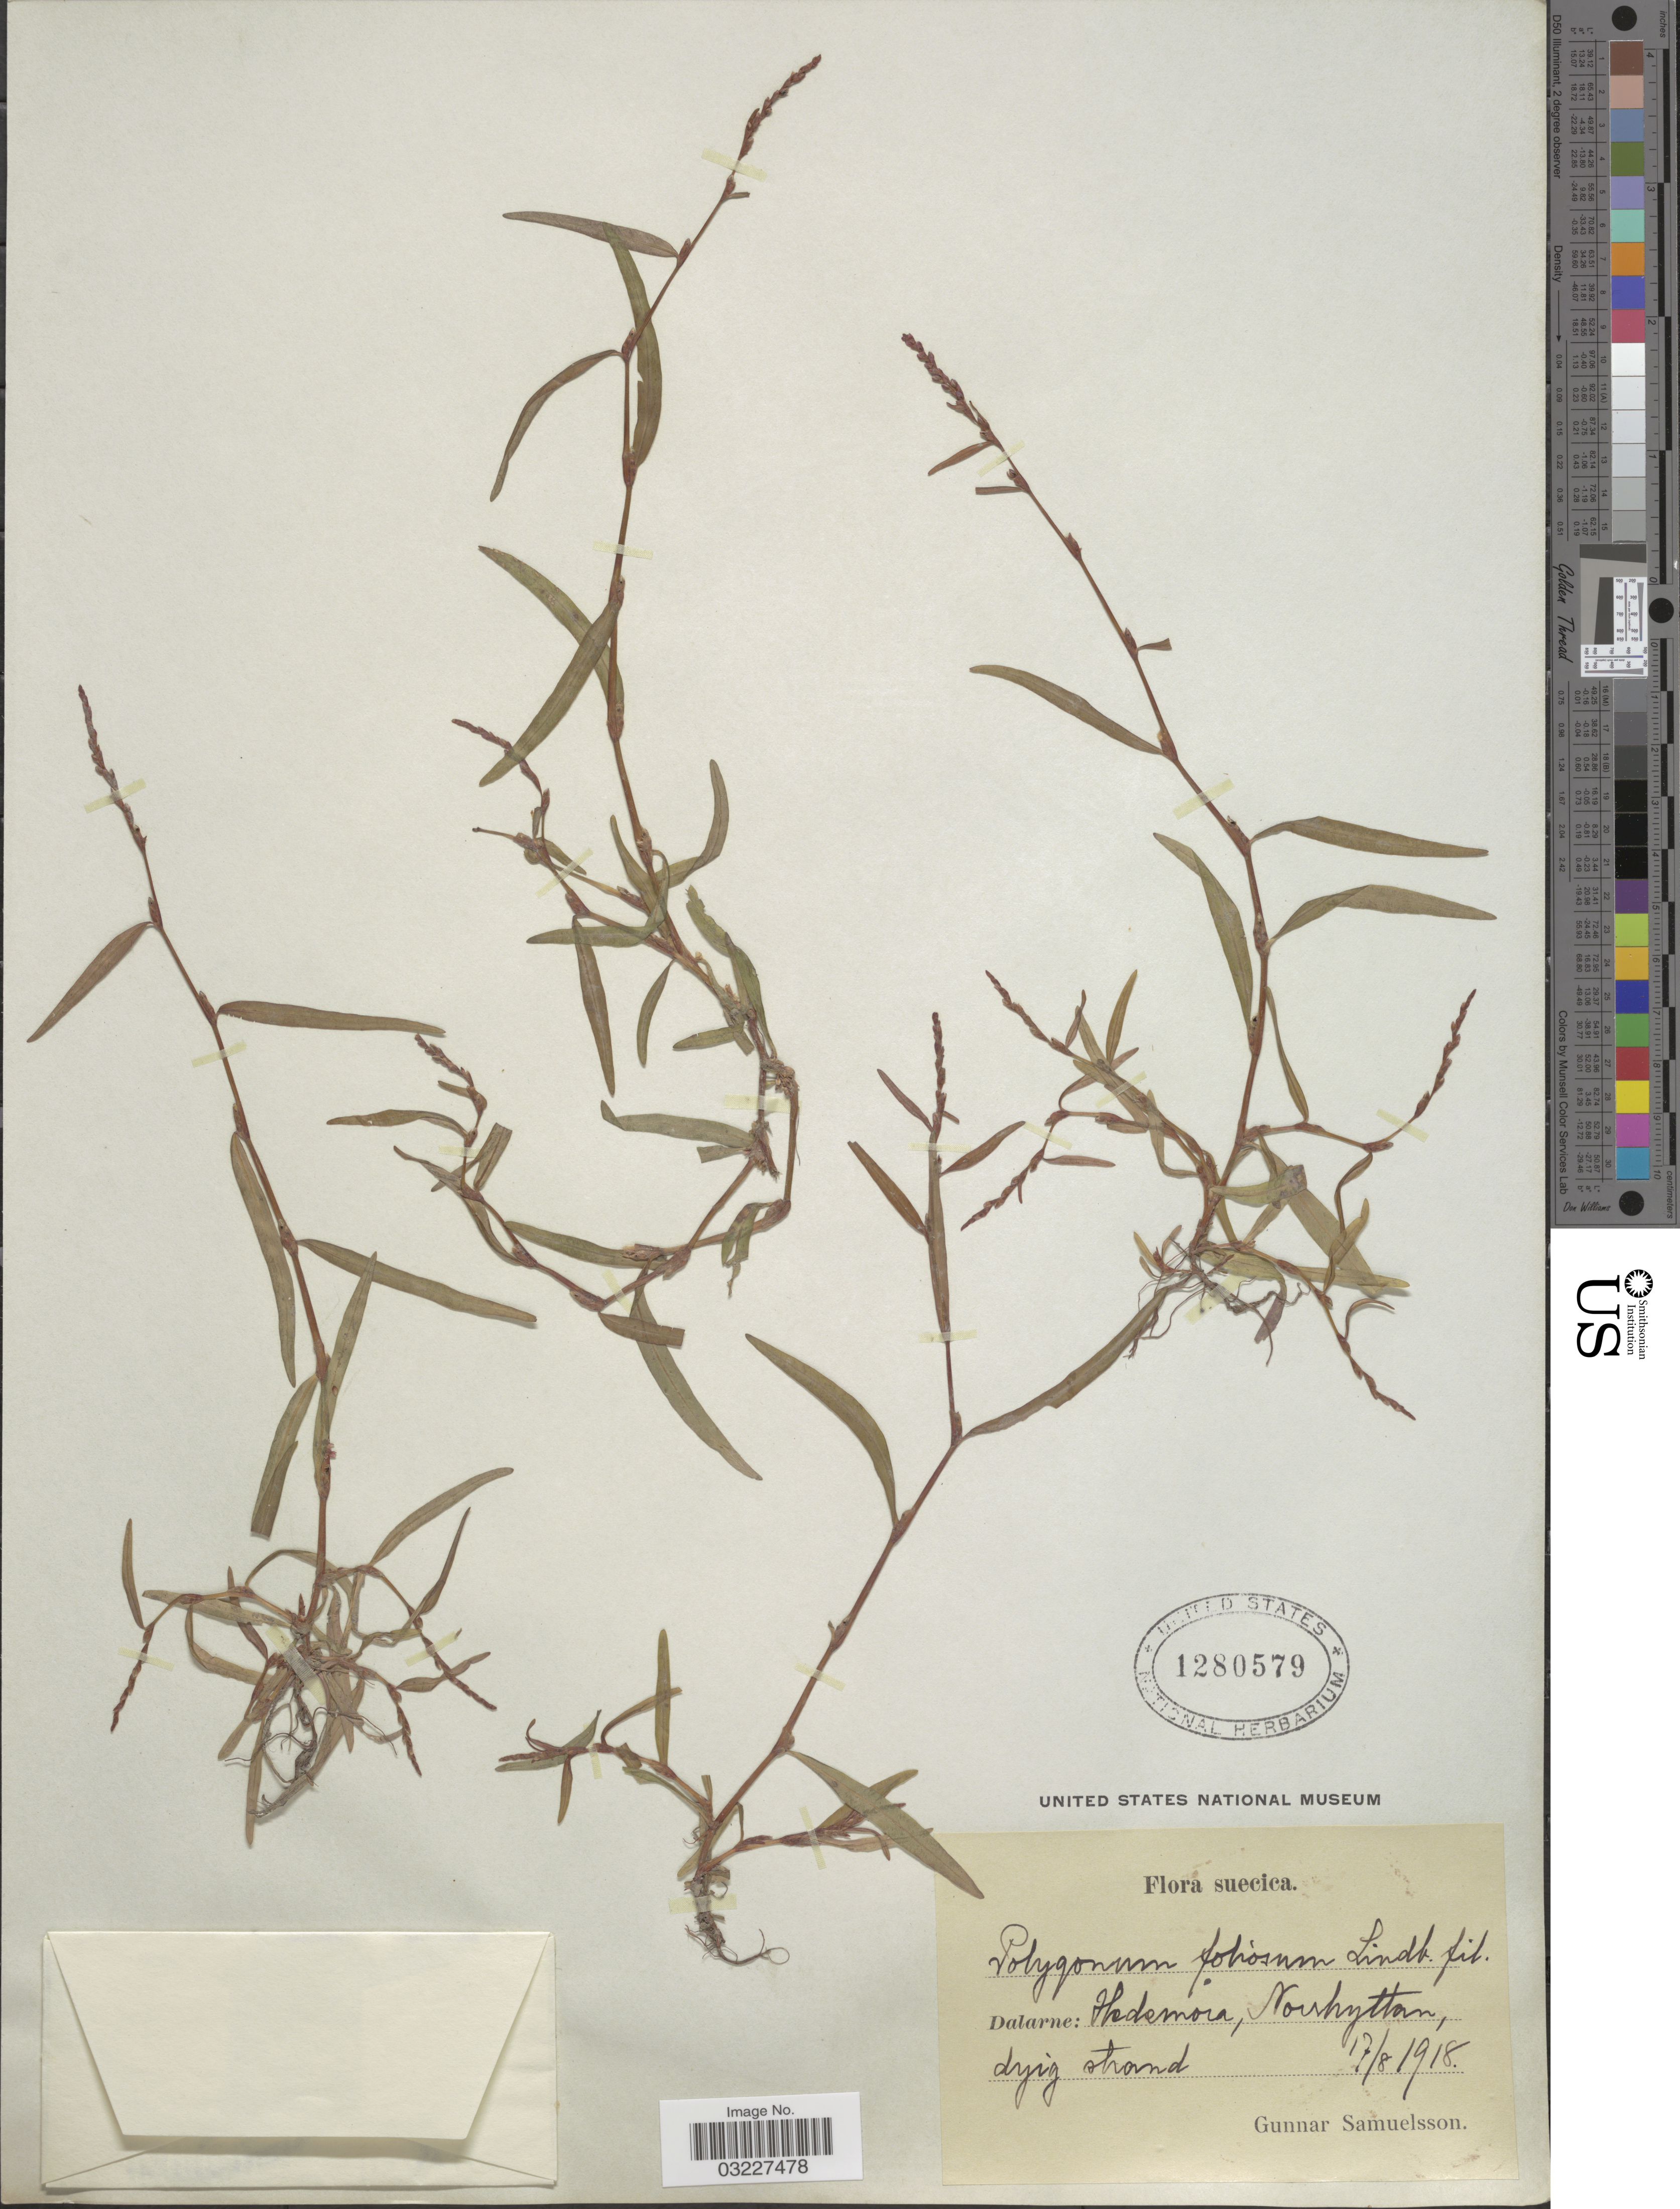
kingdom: Plantae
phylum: Tracheophyta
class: Magnoliopsida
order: Caryophyllales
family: Polygonaceae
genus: Polygonum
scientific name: Polygonum foliosum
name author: H. Lindb.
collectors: G. Samuelsson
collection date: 1918-08-17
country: Sweden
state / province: Dalarna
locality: Suecica. Dalarne: Hedemora, Norrhyttan.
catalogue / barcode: US 1280579